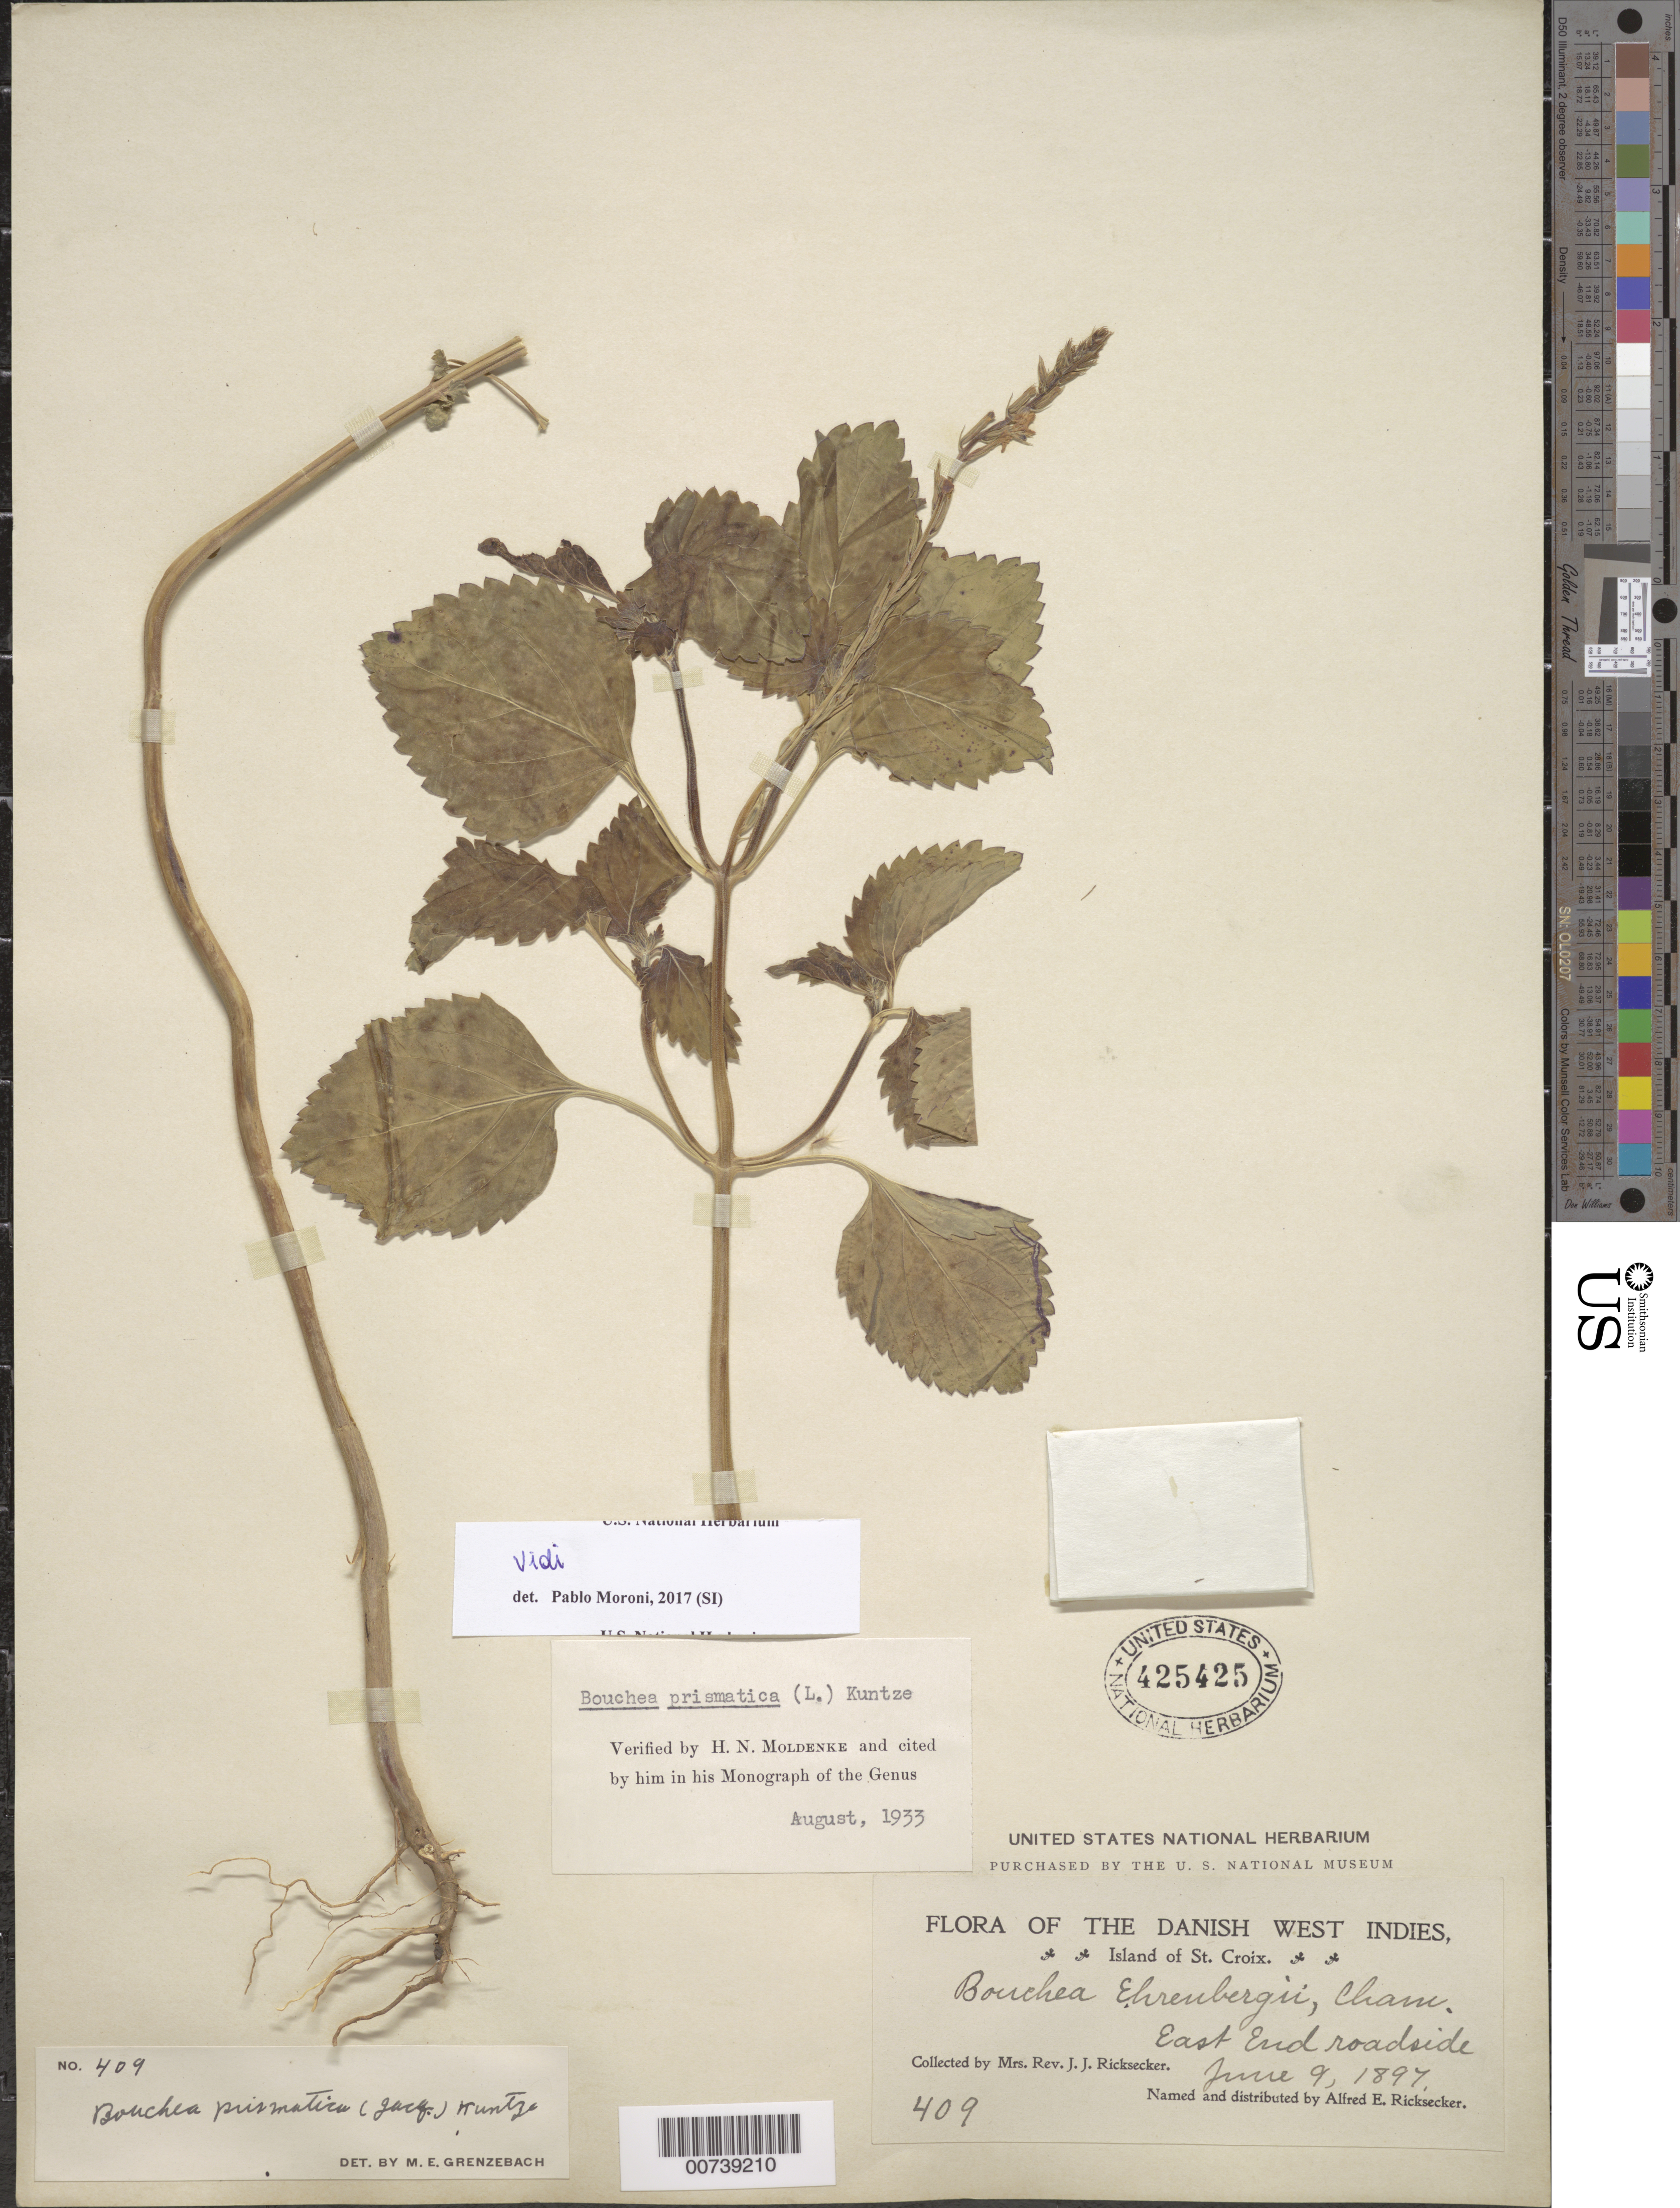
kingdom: Plantae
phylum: Tracheophyta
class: Magnoliopsida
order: Lamiales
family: Verbenaceae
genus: Bouchea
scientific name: Bouchea prismatica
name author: (L.) Kuntze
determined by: Moldenke, H. N.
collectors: L. A. Ricksecker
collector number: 409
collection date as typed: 09 Jun 1897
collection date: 1897-06-09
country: U.S. Virgin Islands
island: St. Croix I.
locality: East End roadside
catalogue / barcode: US 425425